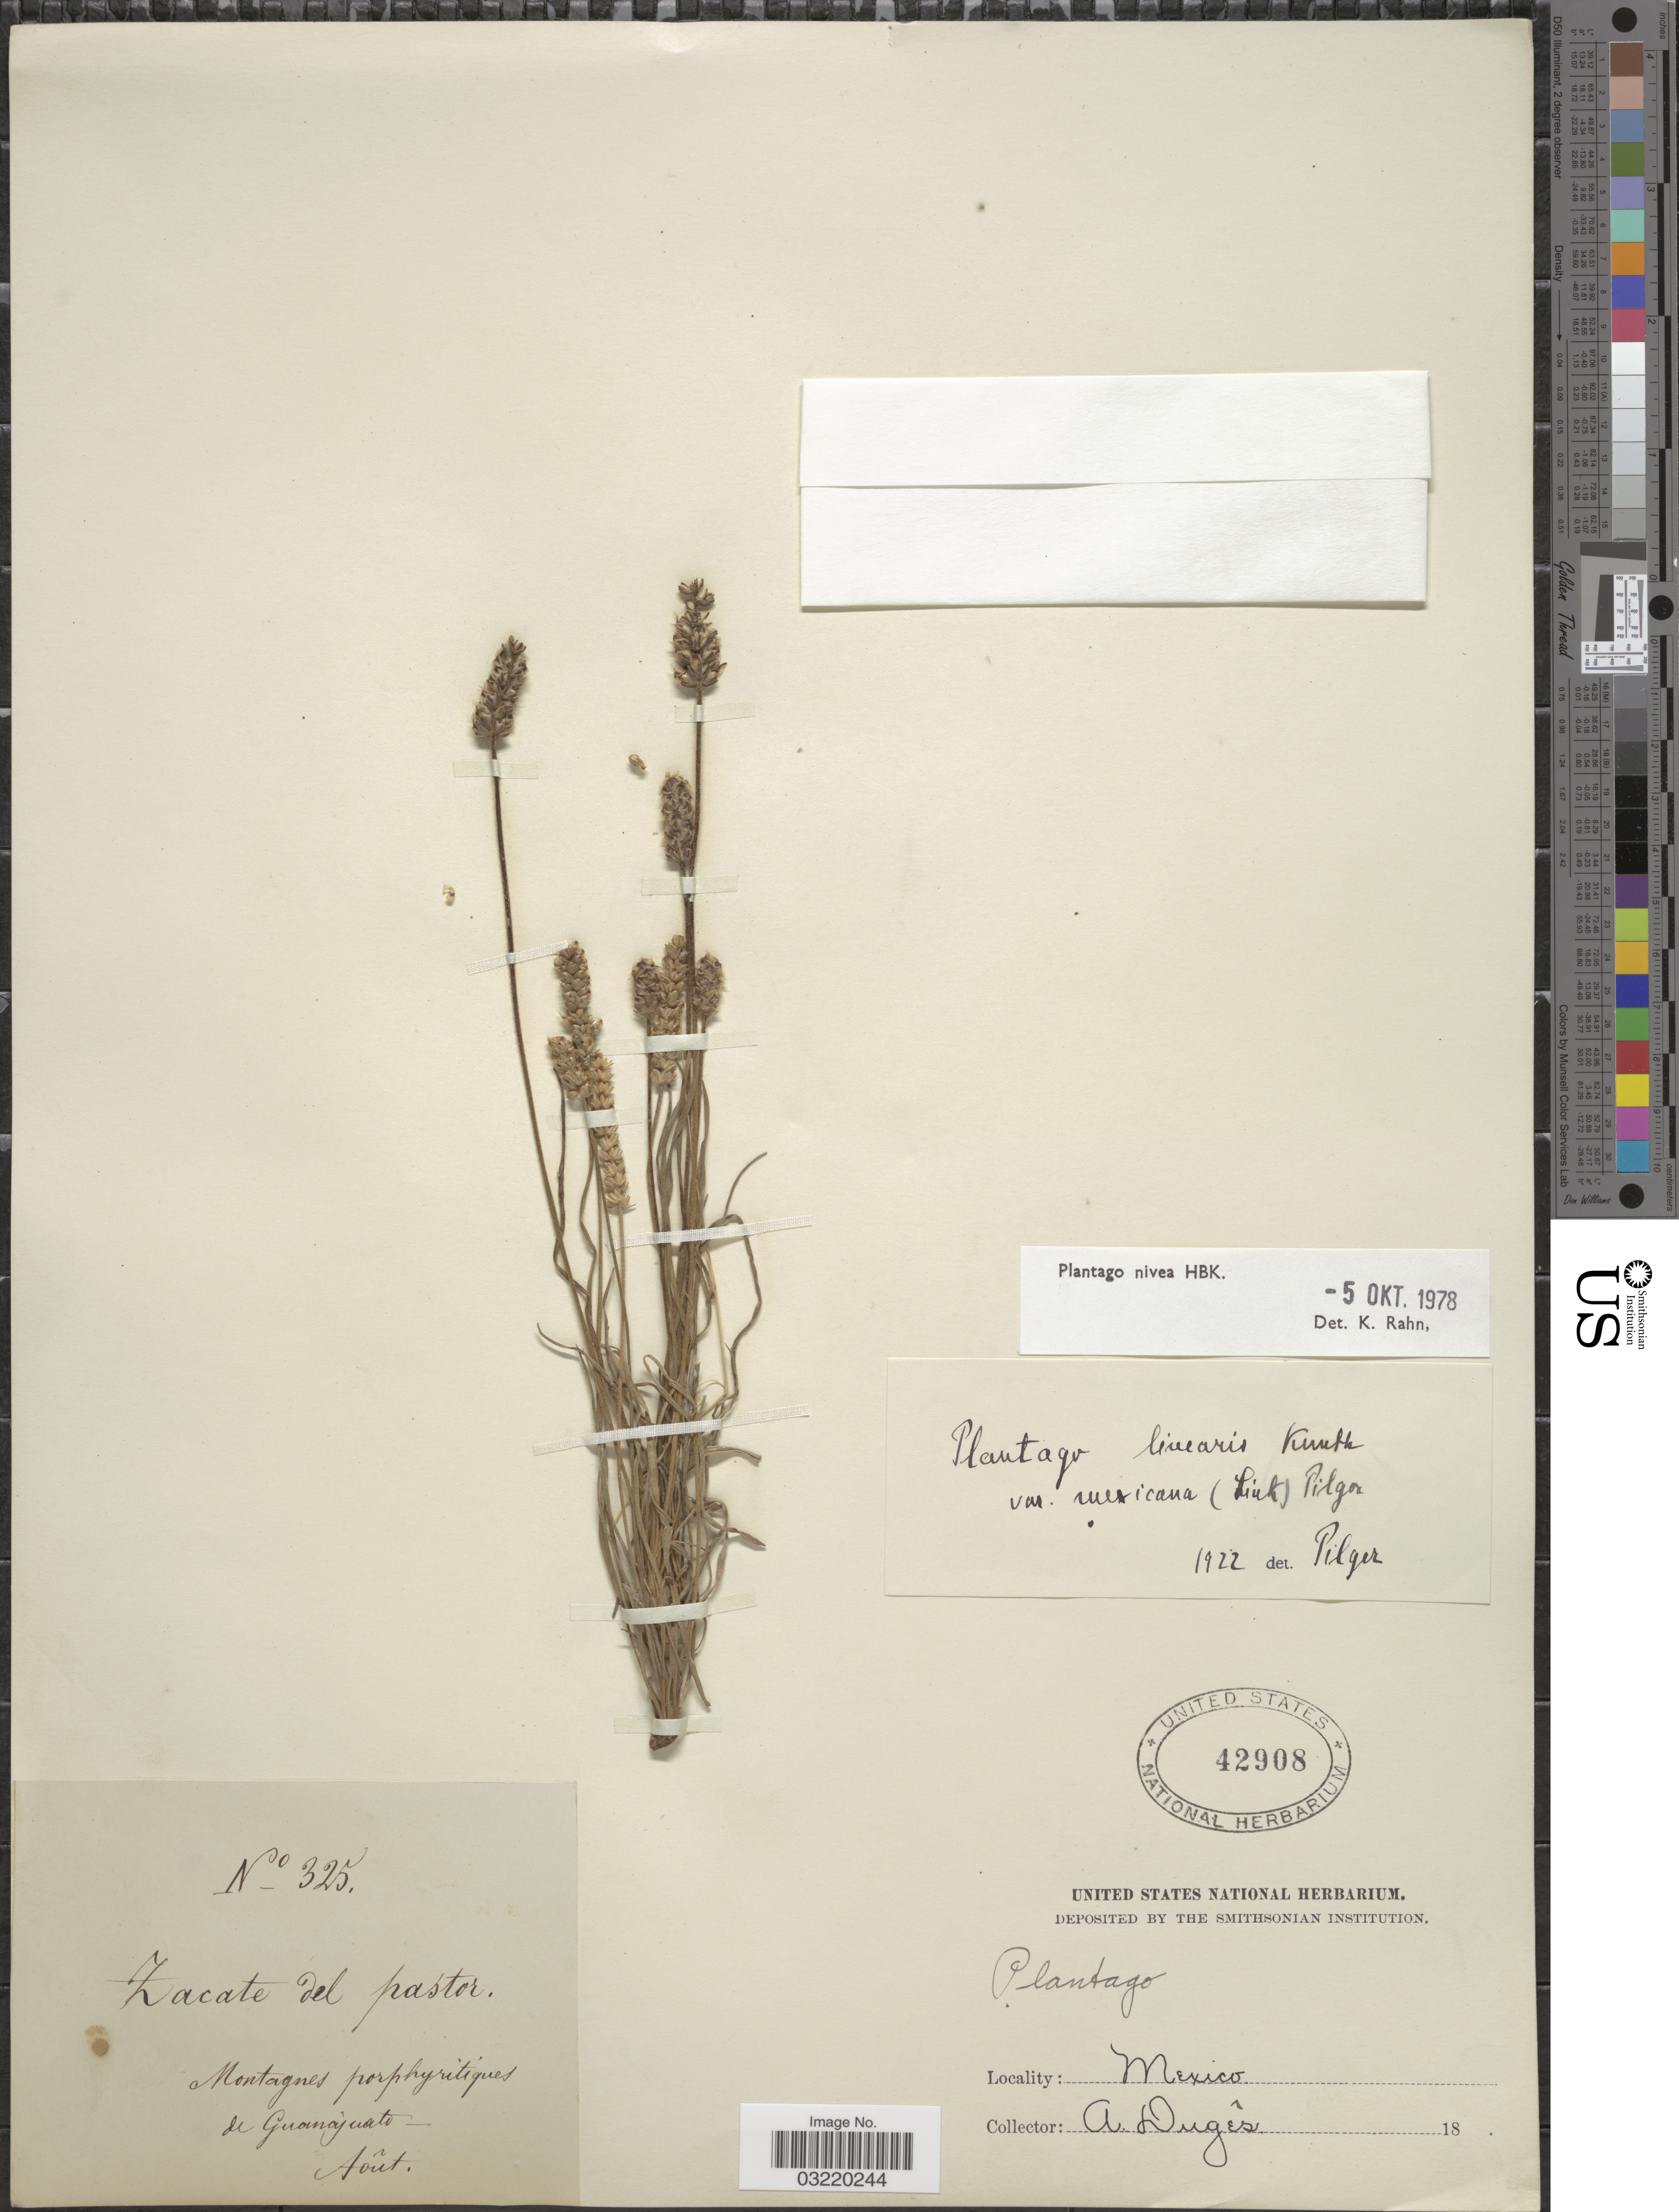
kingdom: Plantae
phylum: Tracheophyta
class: Magnoliopsida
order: Lamiales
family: Plantaginaceae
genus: Plantago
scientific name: Plantago nivea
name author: Kunth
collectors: A. Duges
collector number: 325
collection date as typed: Août 18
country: Mexico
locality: Zacate del pastor. Montagnes prphyritiques de Guanajuato.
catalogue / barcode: US 42908